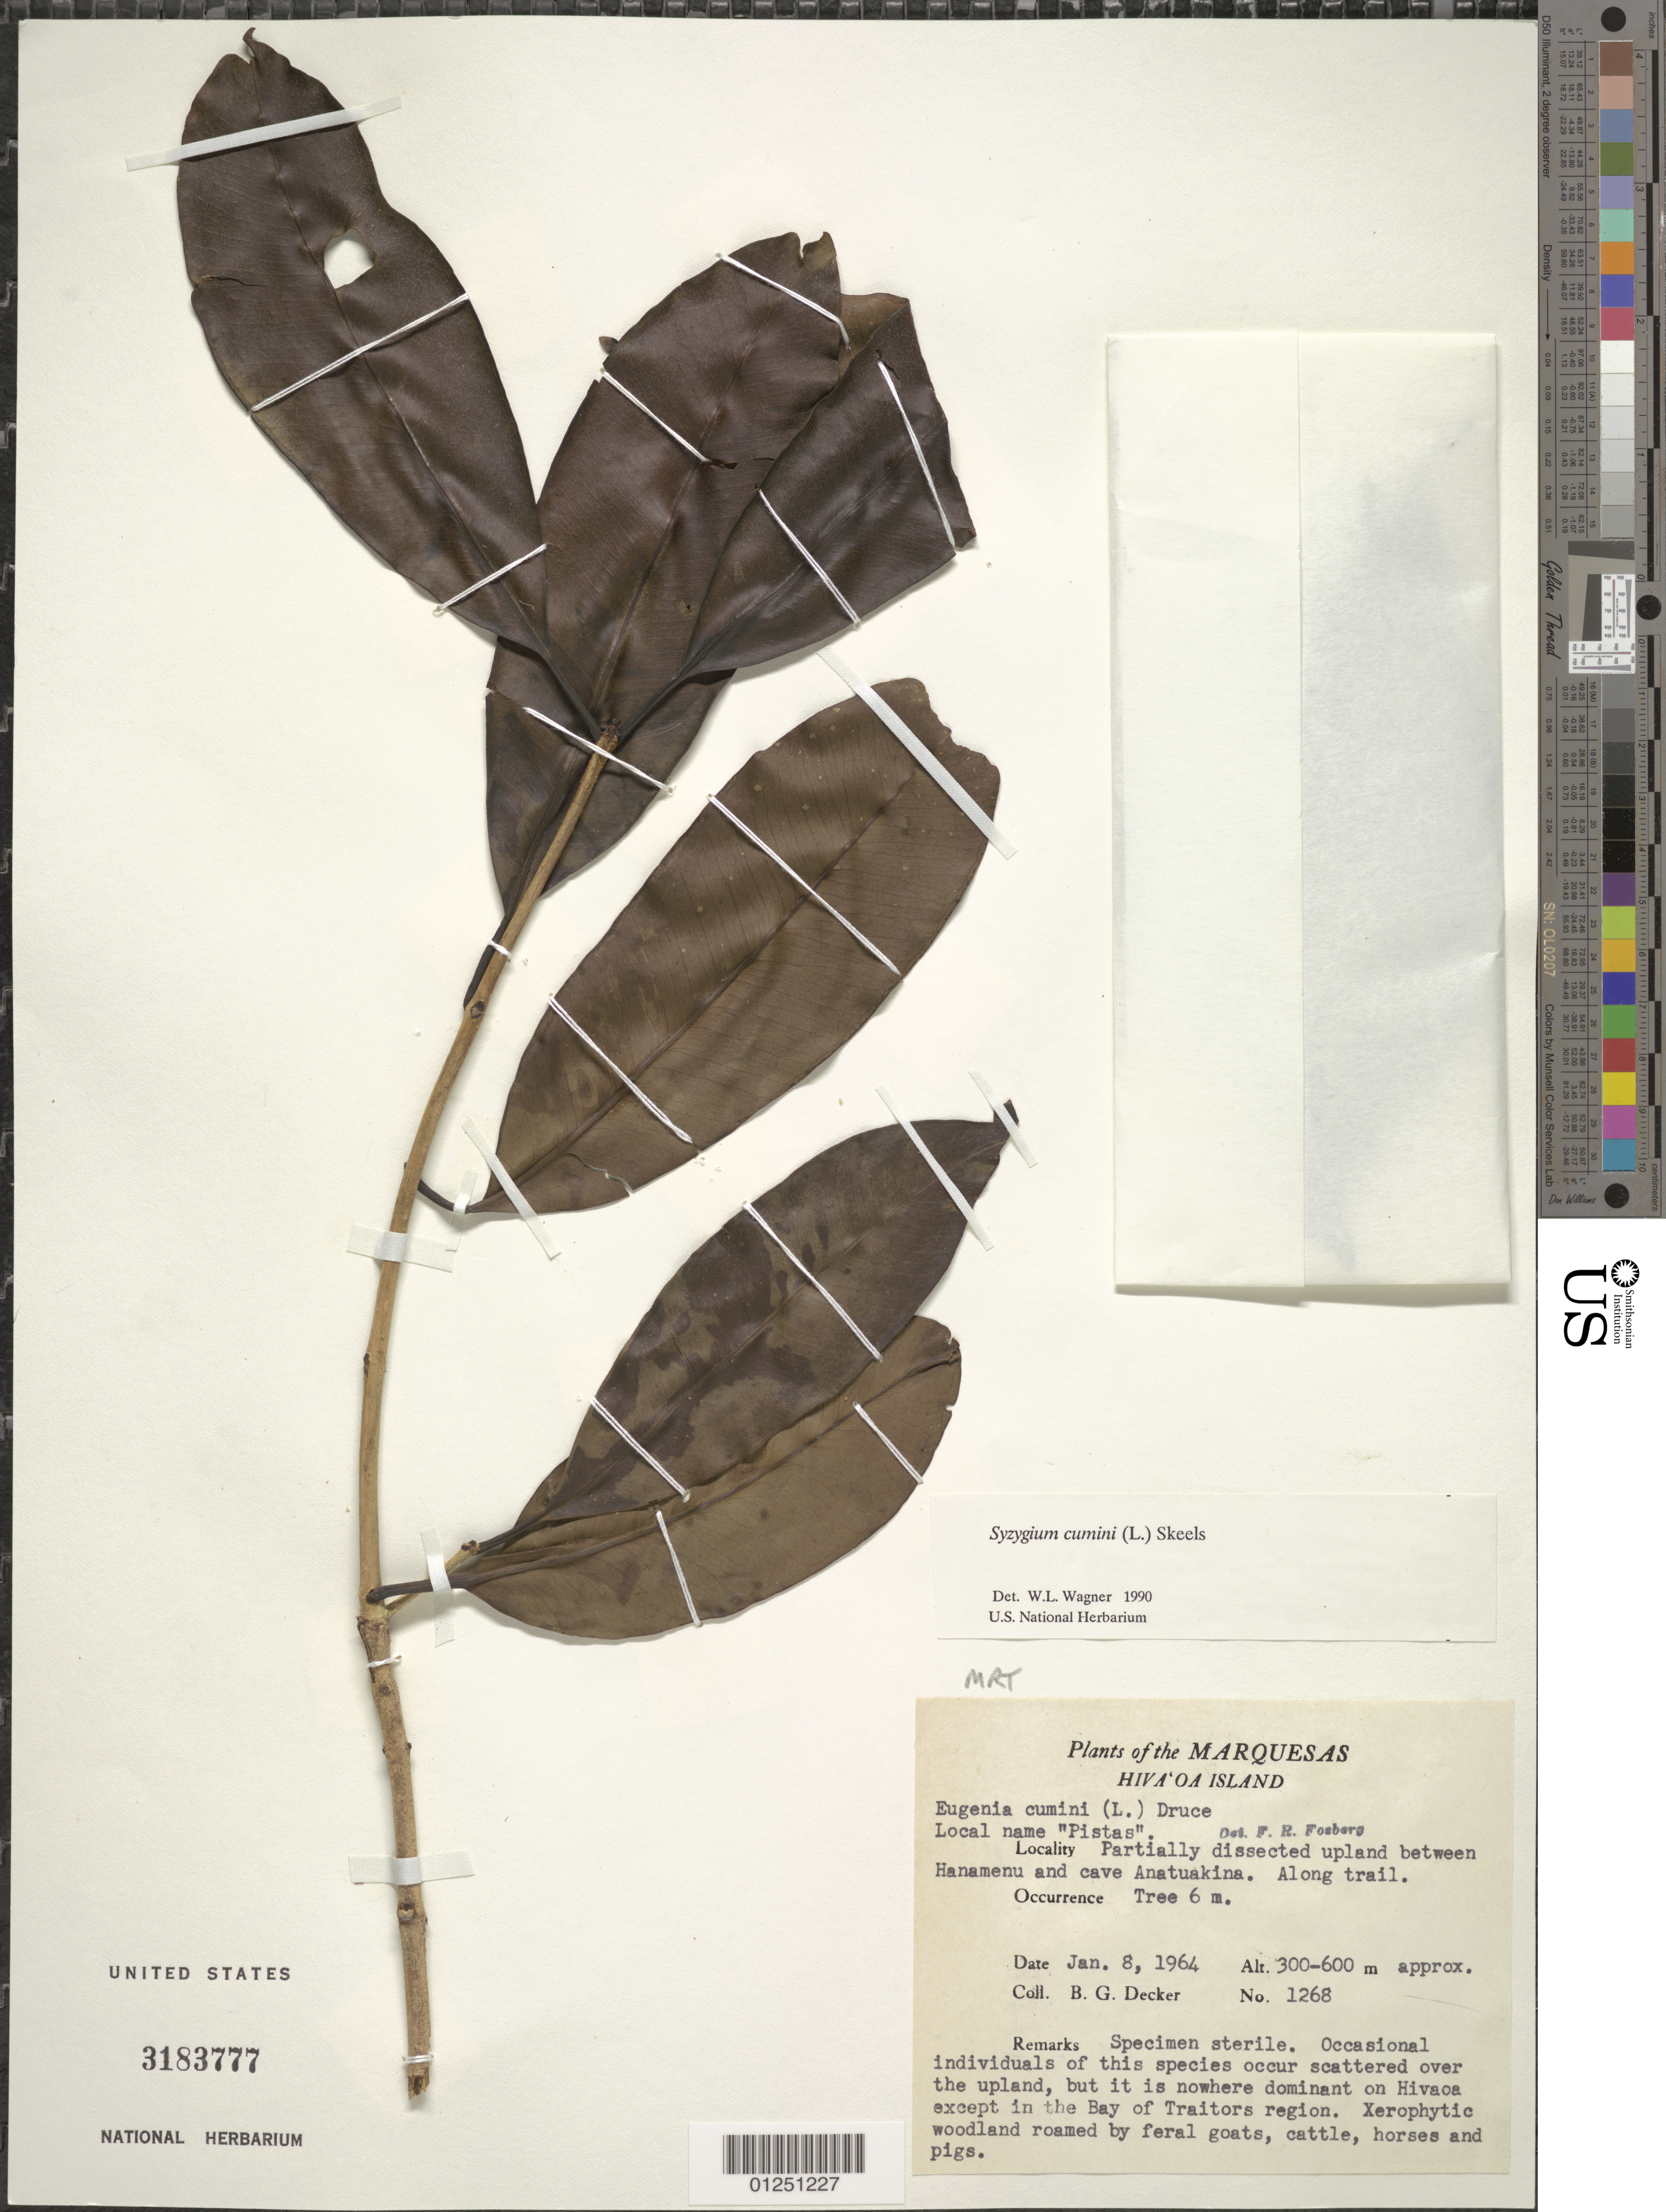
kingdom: Plantae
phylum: Tracheophyta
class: Magnoliopsida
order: Myrtales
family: Myrtaceae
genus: Syzygium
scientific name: Syzygium cumini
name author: (L.) Skeels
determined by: Wagner, W. L., (BOT), Smithsonian Institution - National Museum of Natural History (UNITED STATES)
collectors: B. G. Decker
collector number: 1268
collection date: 1964-01-08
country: French Polynesia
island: Hiva Oa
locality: between Hanamenu and cave Anatuakina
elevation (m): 300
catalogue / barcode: US 3183777